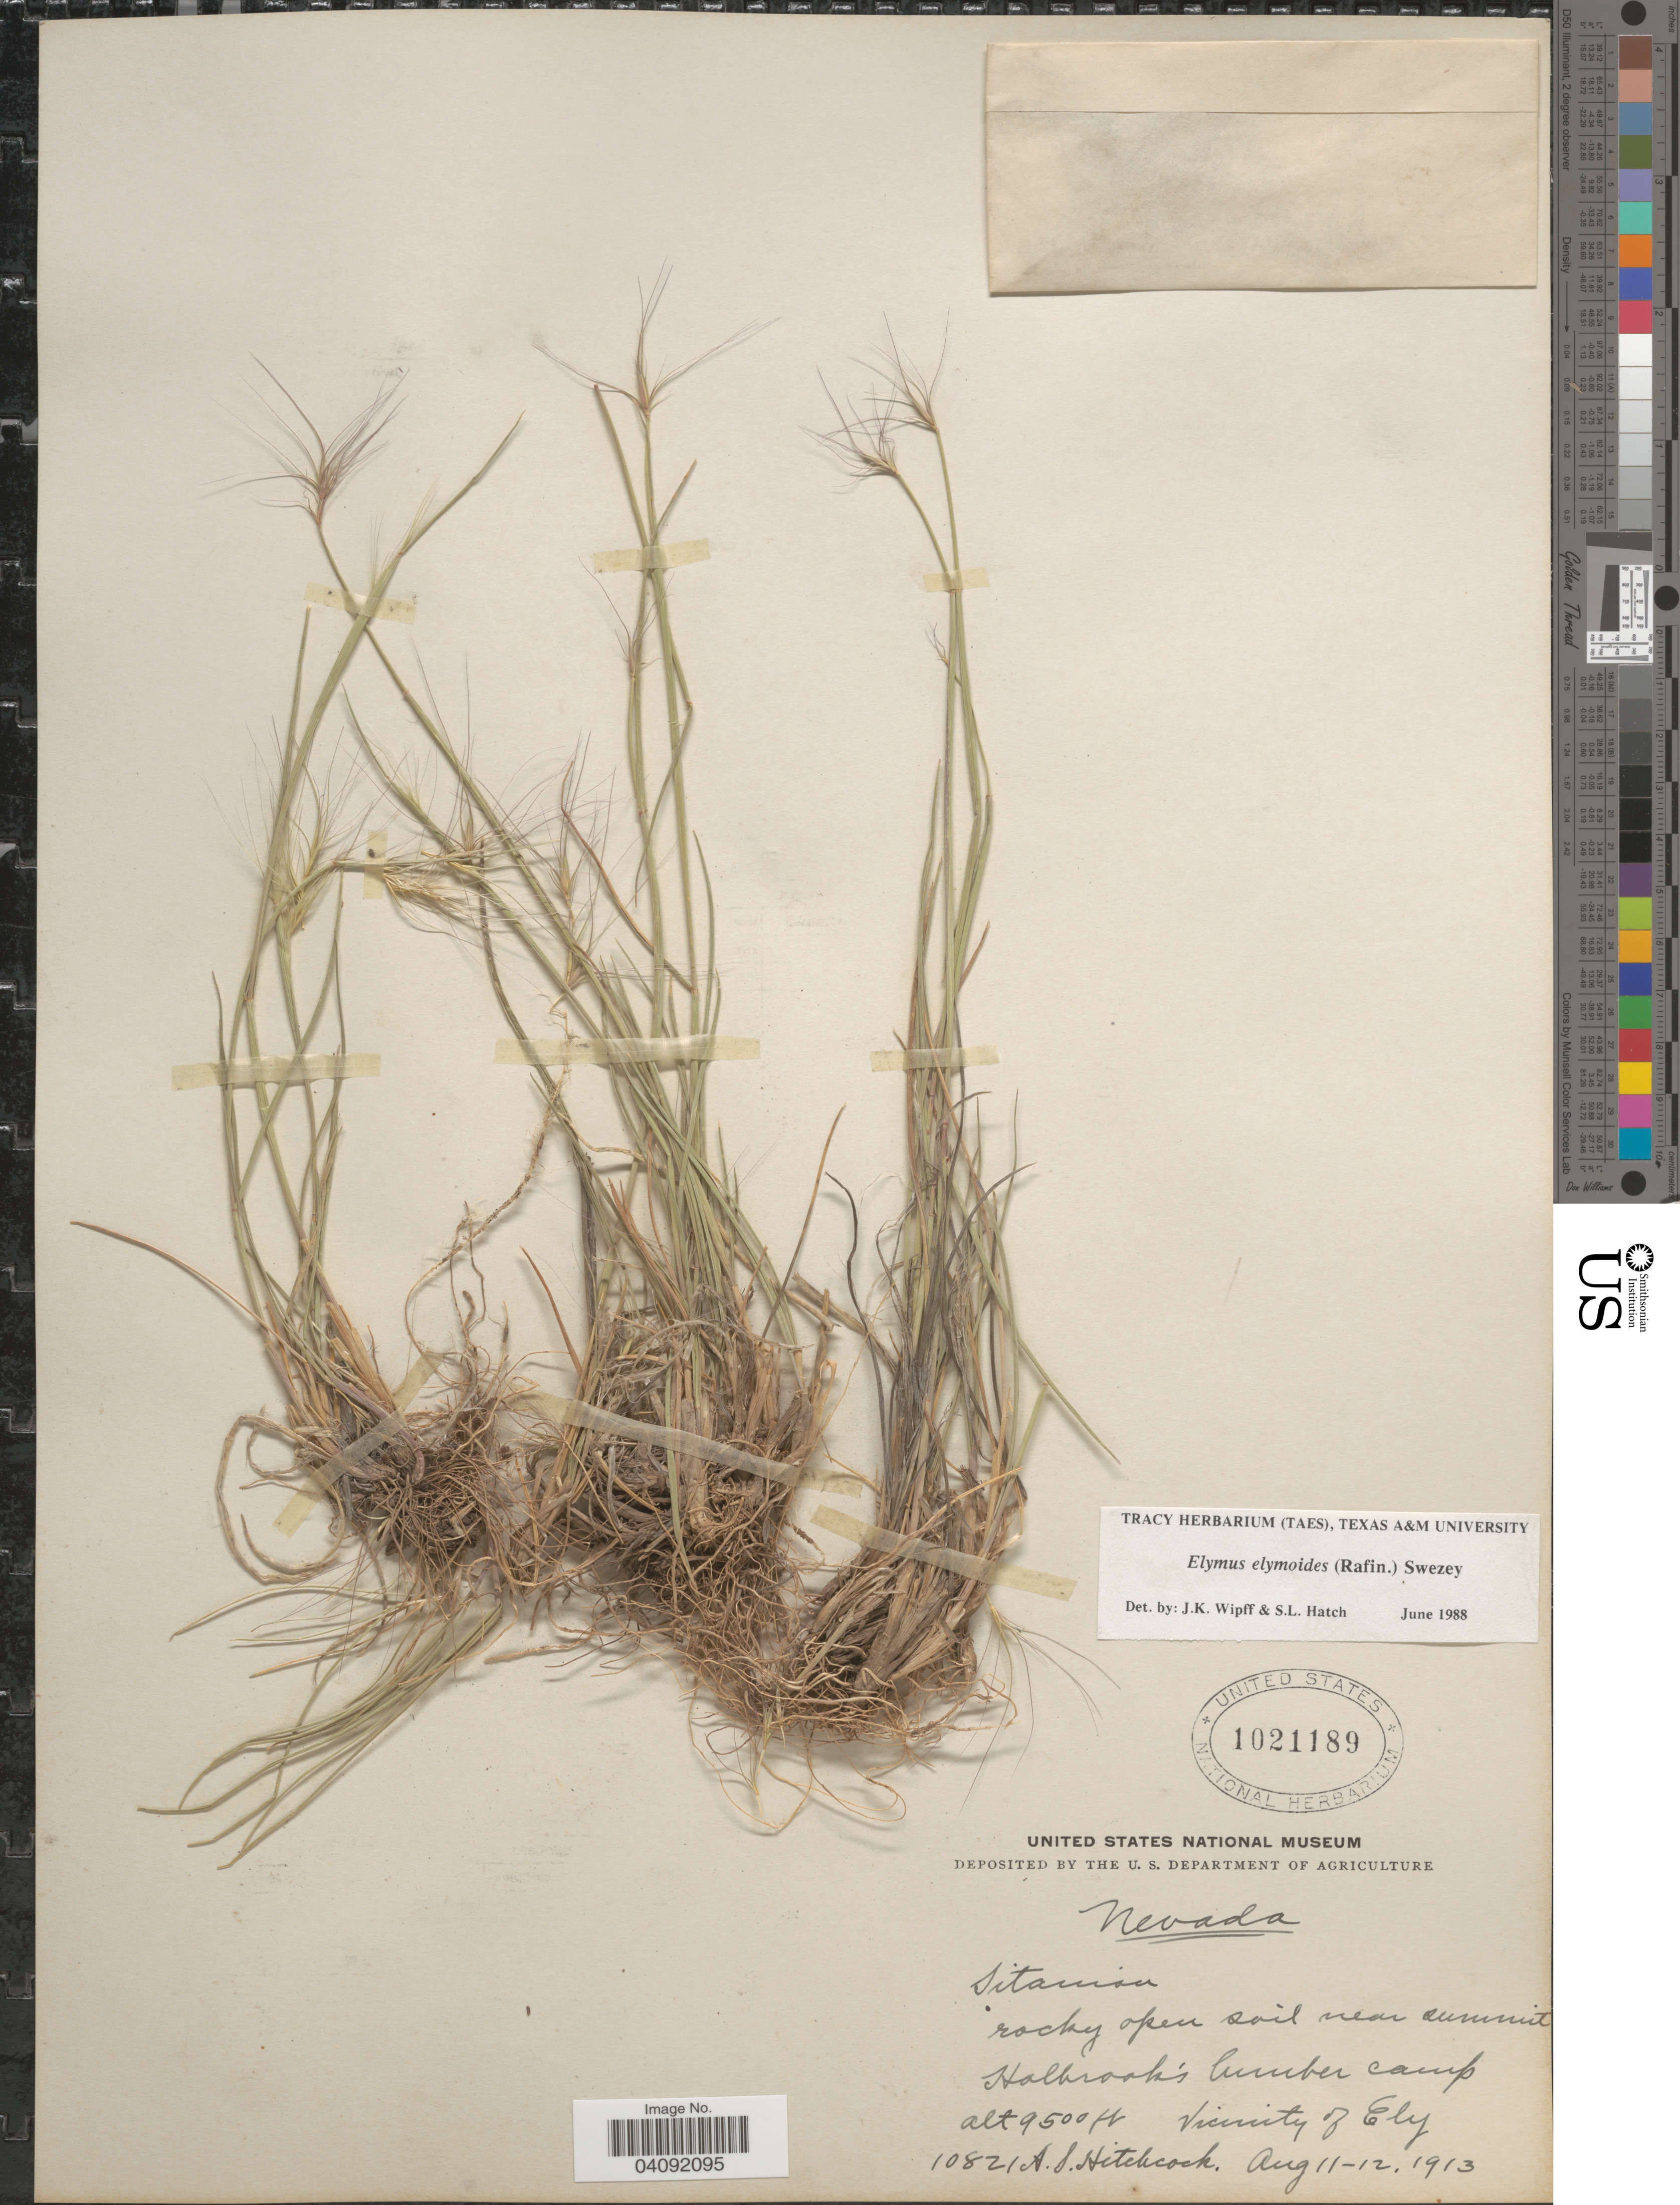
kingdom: Plantae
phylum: Tracheophyta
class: Liliopsida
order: Poales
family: Poaceae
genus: Elymus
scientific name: Elymus elymoides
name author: (Raf.) Swezey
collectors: A. S. Hitchcock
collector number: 10821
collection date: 1913-08-11/1913-08-12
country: United States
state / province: Nevada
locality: Rocky open soil near summit Holbrook's lumber camp. Vicinity of Ely.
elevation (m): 2896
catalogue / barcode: US 1021189